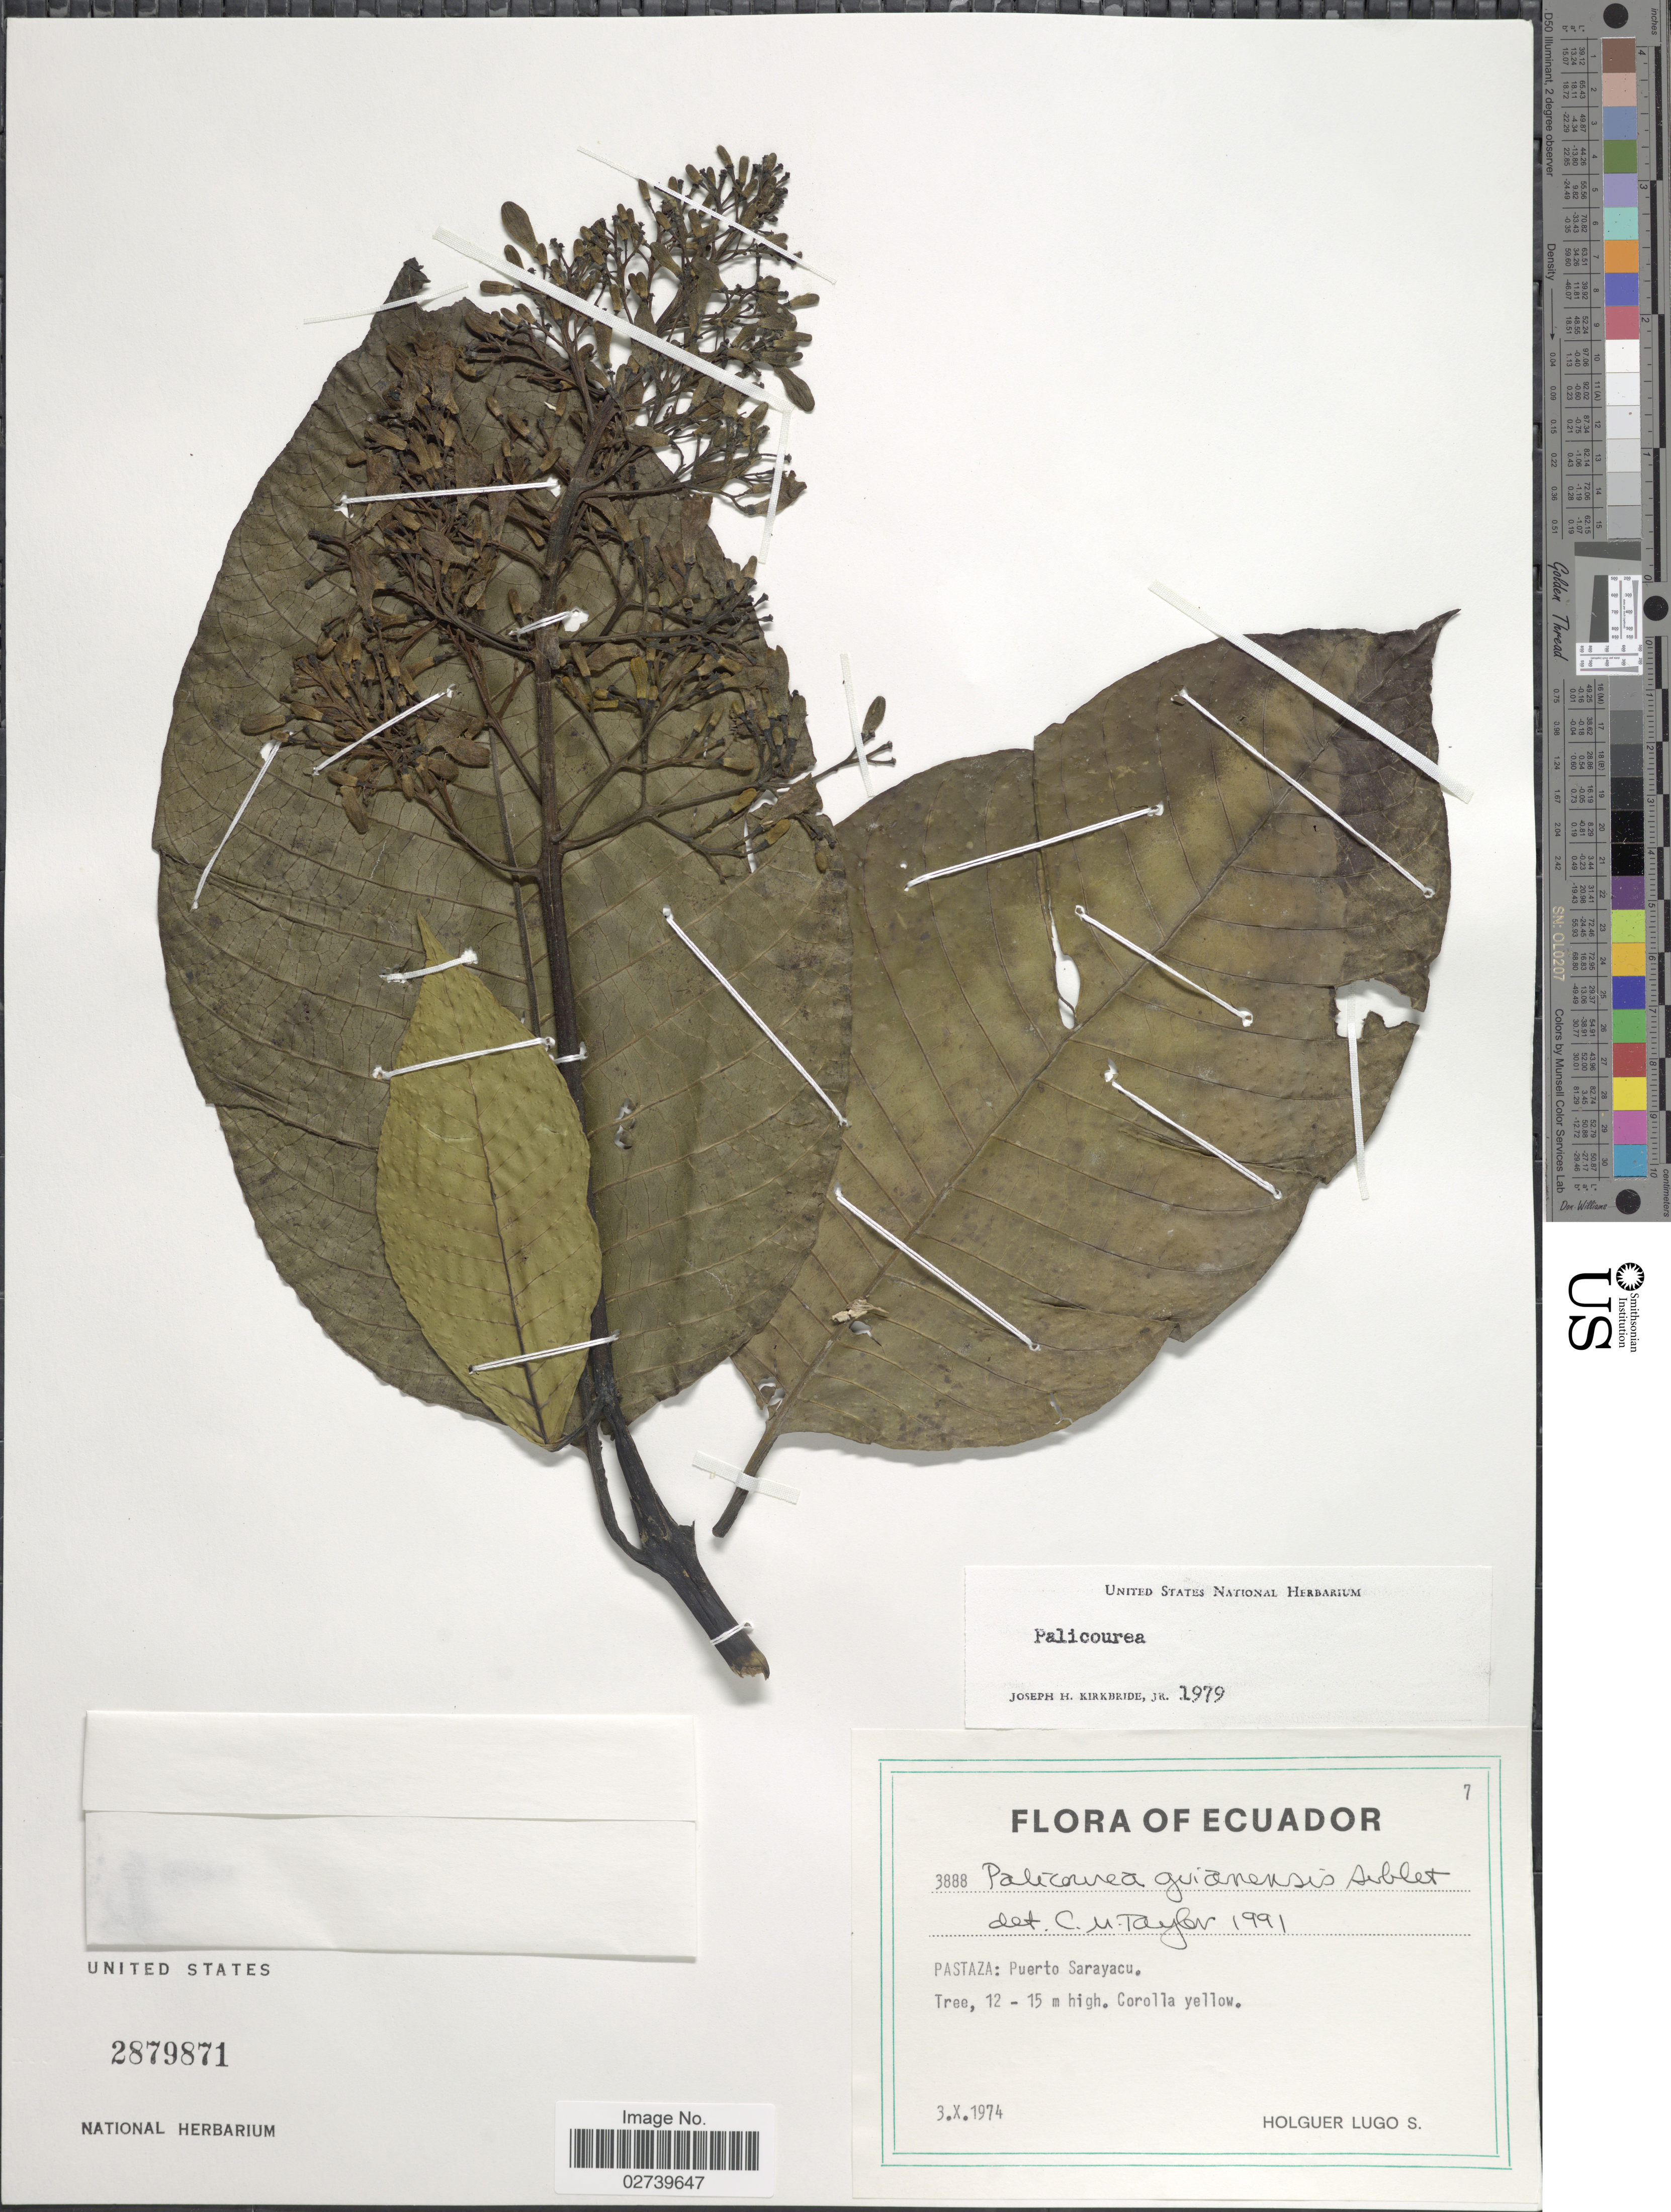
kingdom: Plantae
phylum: Tracheophyta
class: Magnoliopsida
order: Gentianales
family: Rubiaceae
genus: Palicourea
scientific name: Palicourea guianensis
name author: Aubl.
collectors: H. Lugo S.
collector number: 3888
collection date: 1974-10-03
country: Ecuador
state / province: Pastaza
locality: Puerto Saracayu.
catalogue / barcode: US 2879871